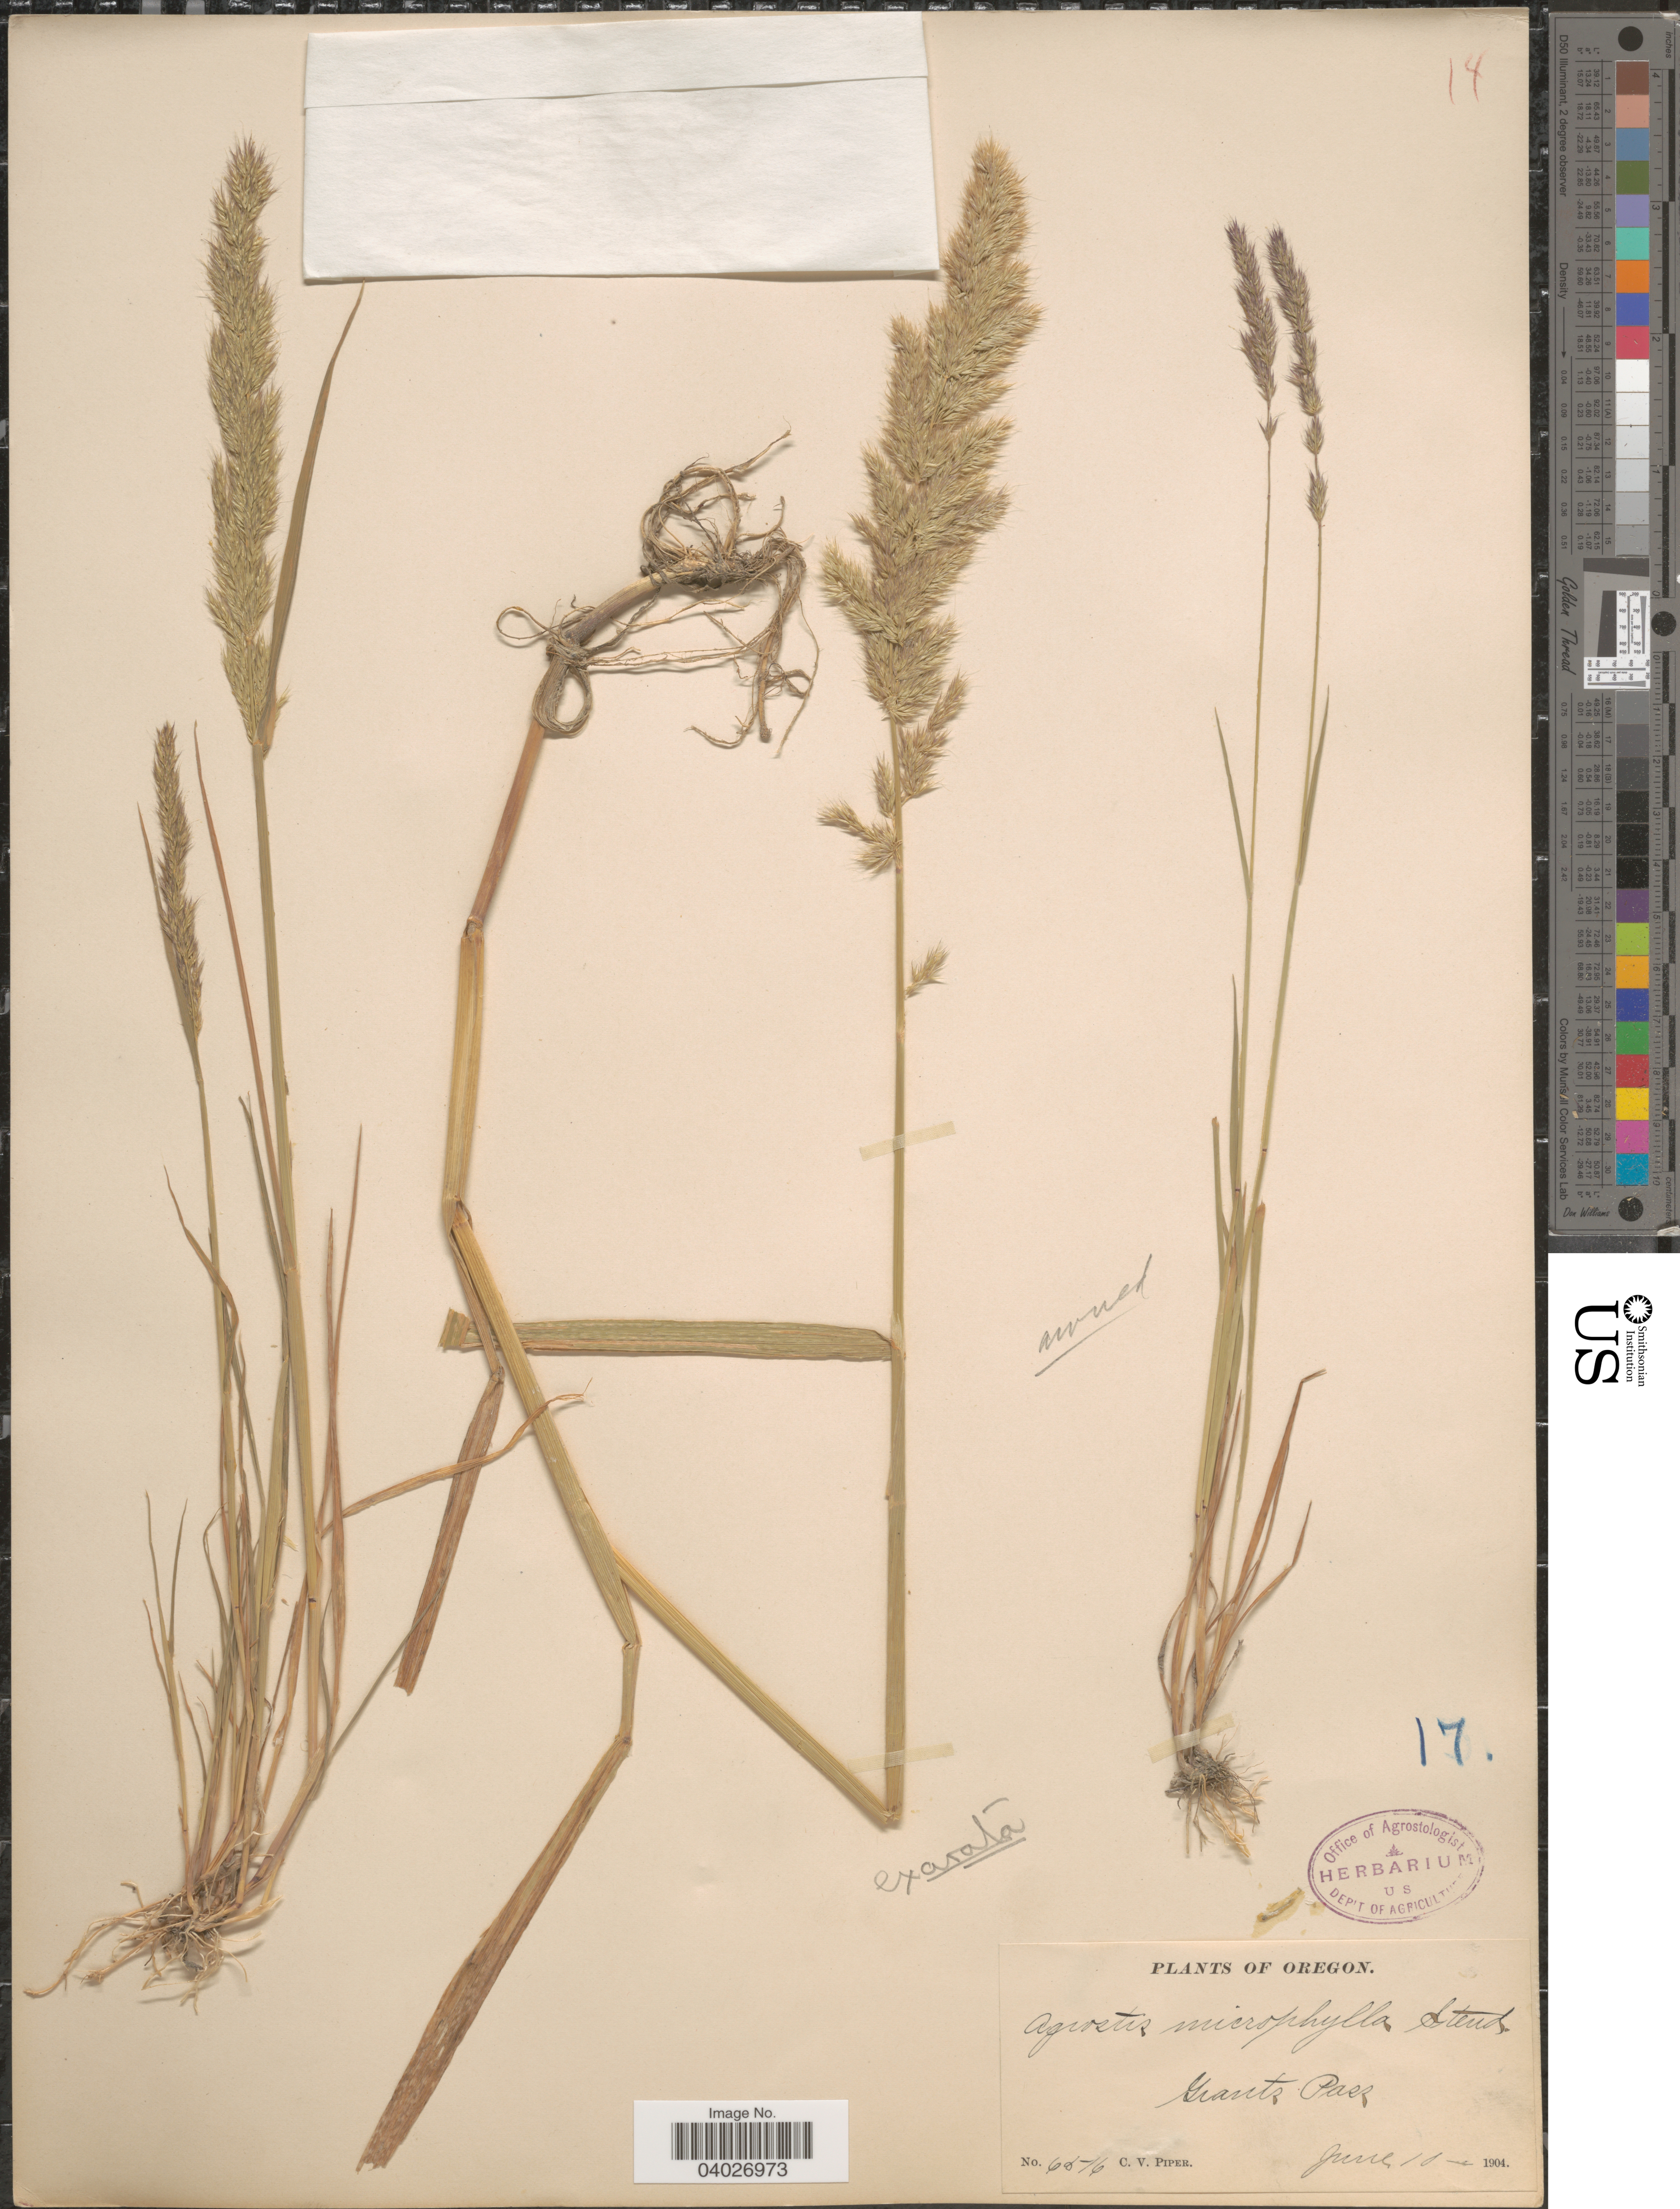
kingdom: Plantae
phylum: Tracheophyta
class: Liliopsida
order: Poales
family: Poaceae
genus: Agrostis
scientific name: Agrostis microphylla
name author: Steud.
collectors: C. V. Piper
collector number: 6516*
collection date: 1904-06-10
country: United States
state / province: Oregon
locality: Grants Pass.